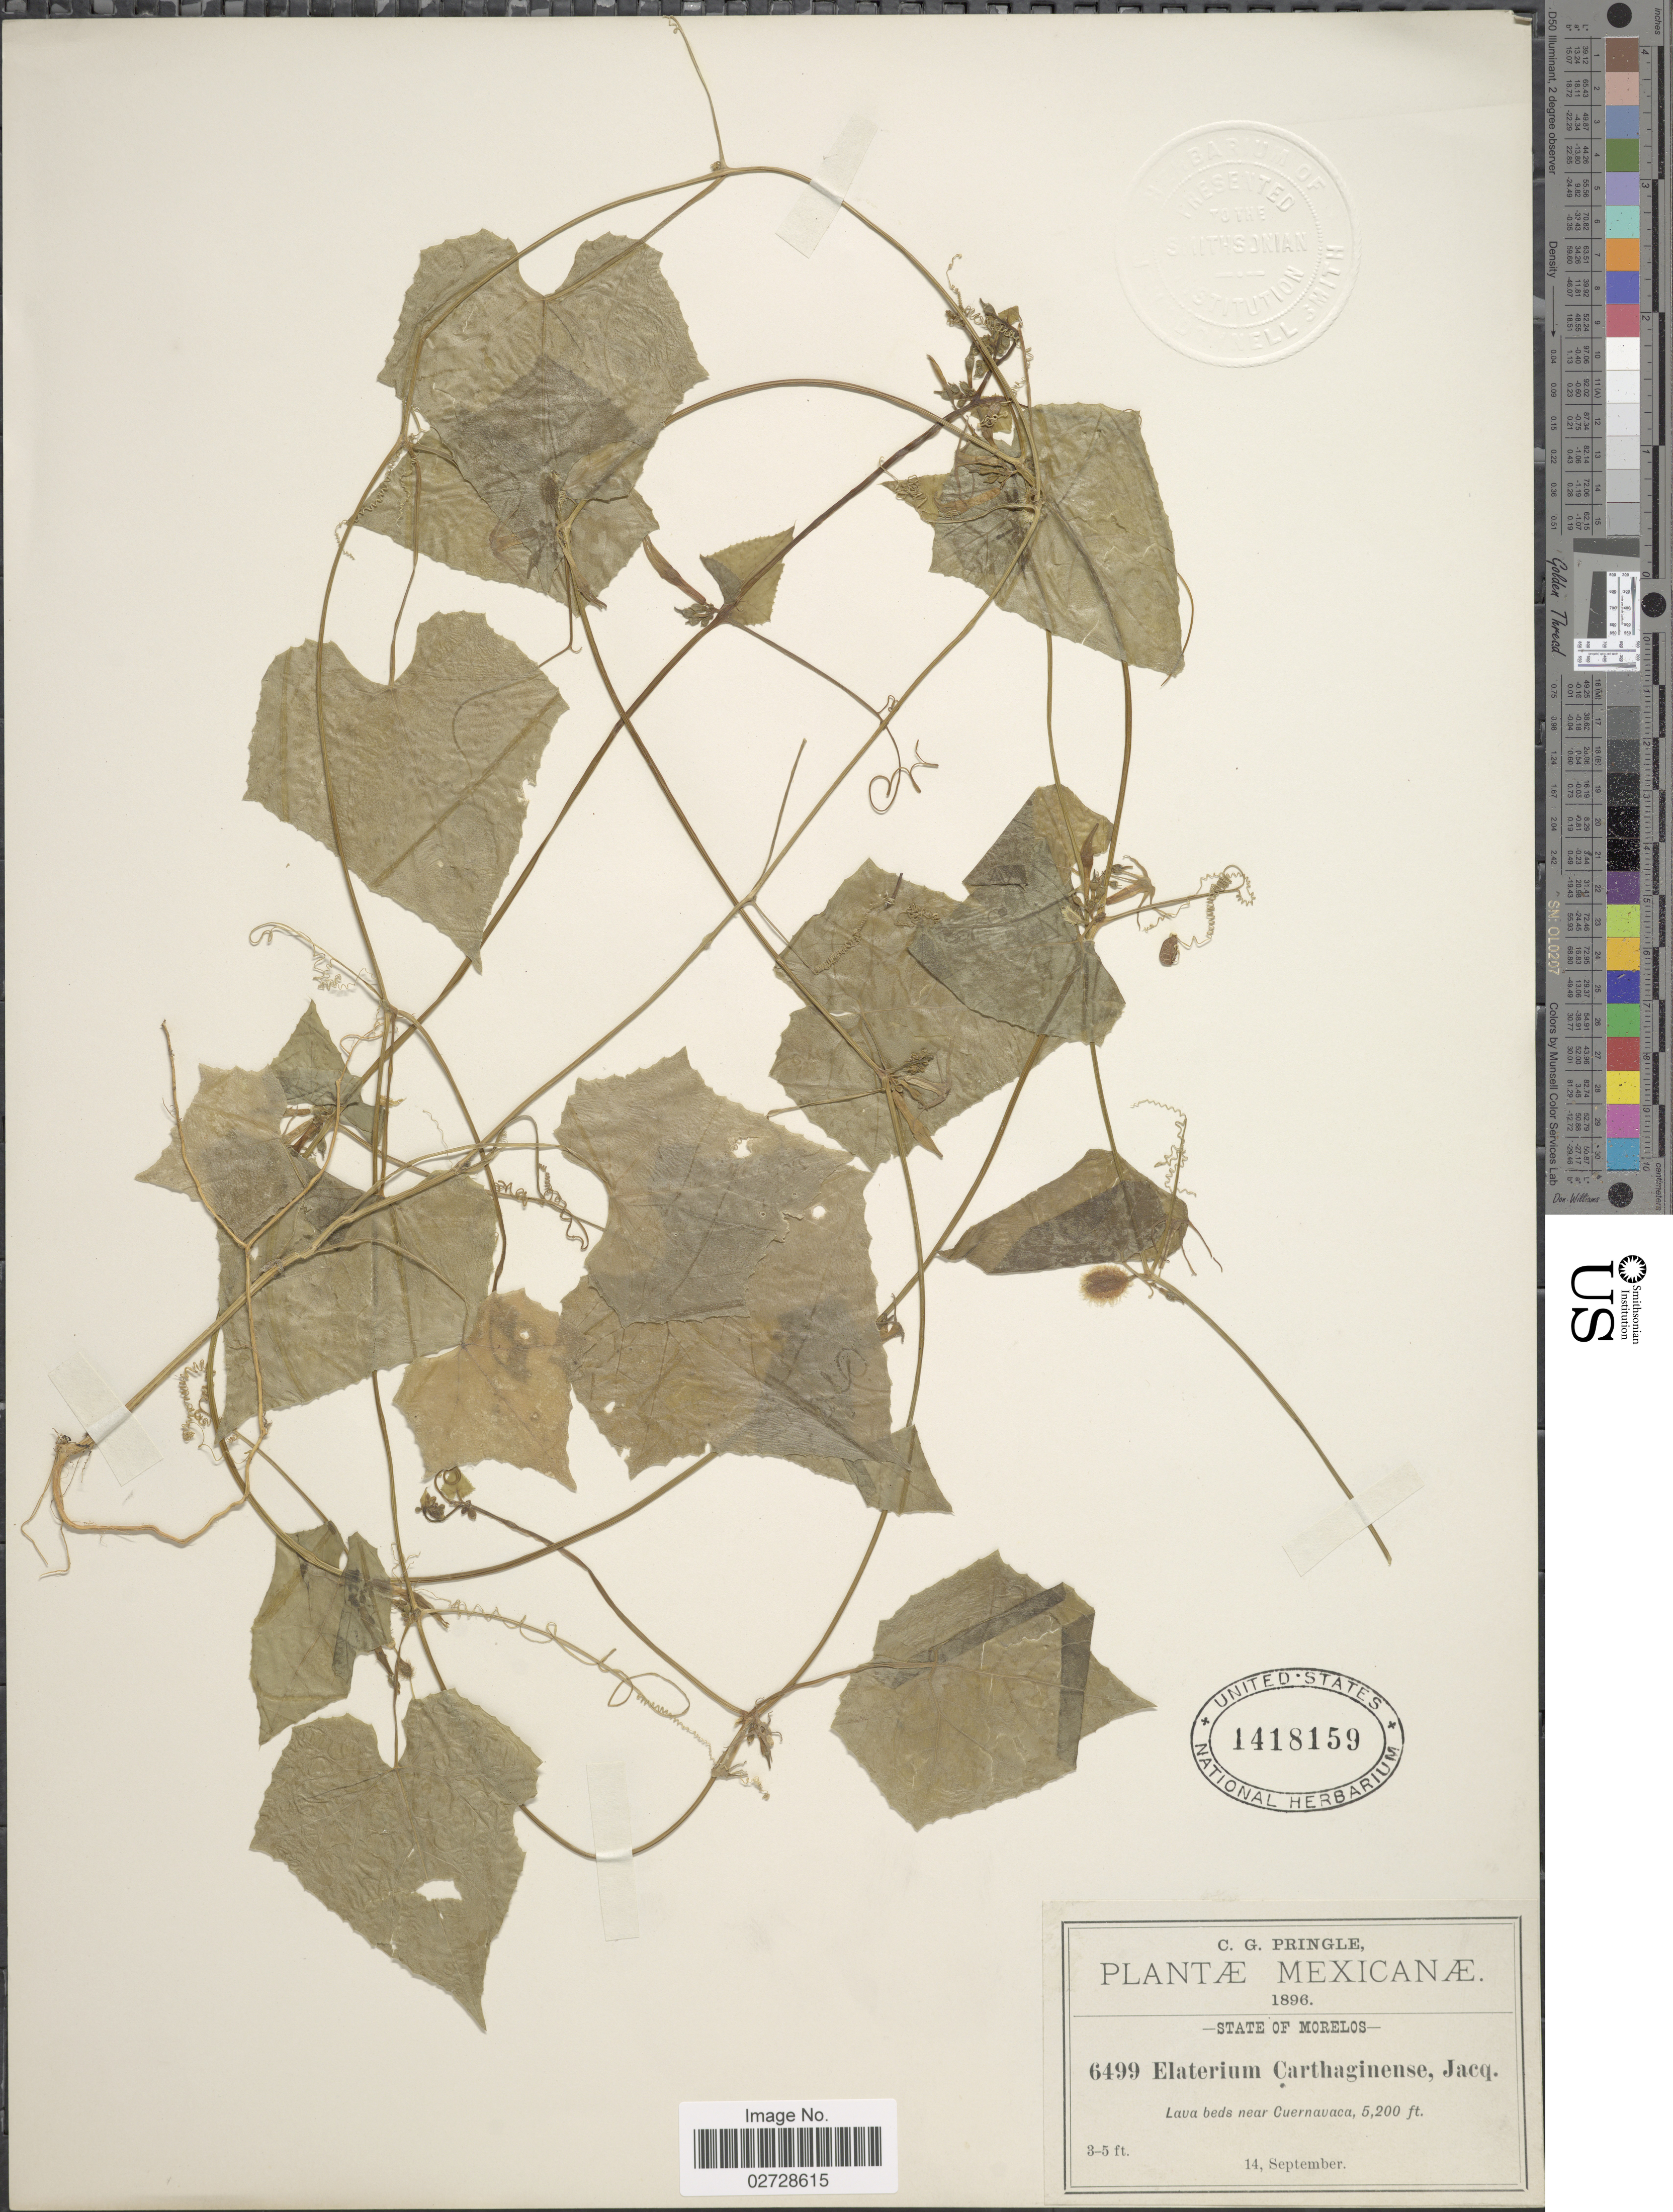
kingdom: Plantae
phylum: Tracheophyta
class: Magnoliopsida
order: Cucurbitales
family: Cucurbitaceae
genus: Cyclanthera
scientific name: Cyclanthera longisepala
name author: (Cogn.) H. Schaef. & S.S. Renner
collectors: C. G. Pringle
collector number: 6499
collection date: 1896-09-14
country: Mexico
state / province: Morelos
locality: Lava beds near Cuernavaca.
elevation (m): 1585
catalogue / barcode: US 1418159